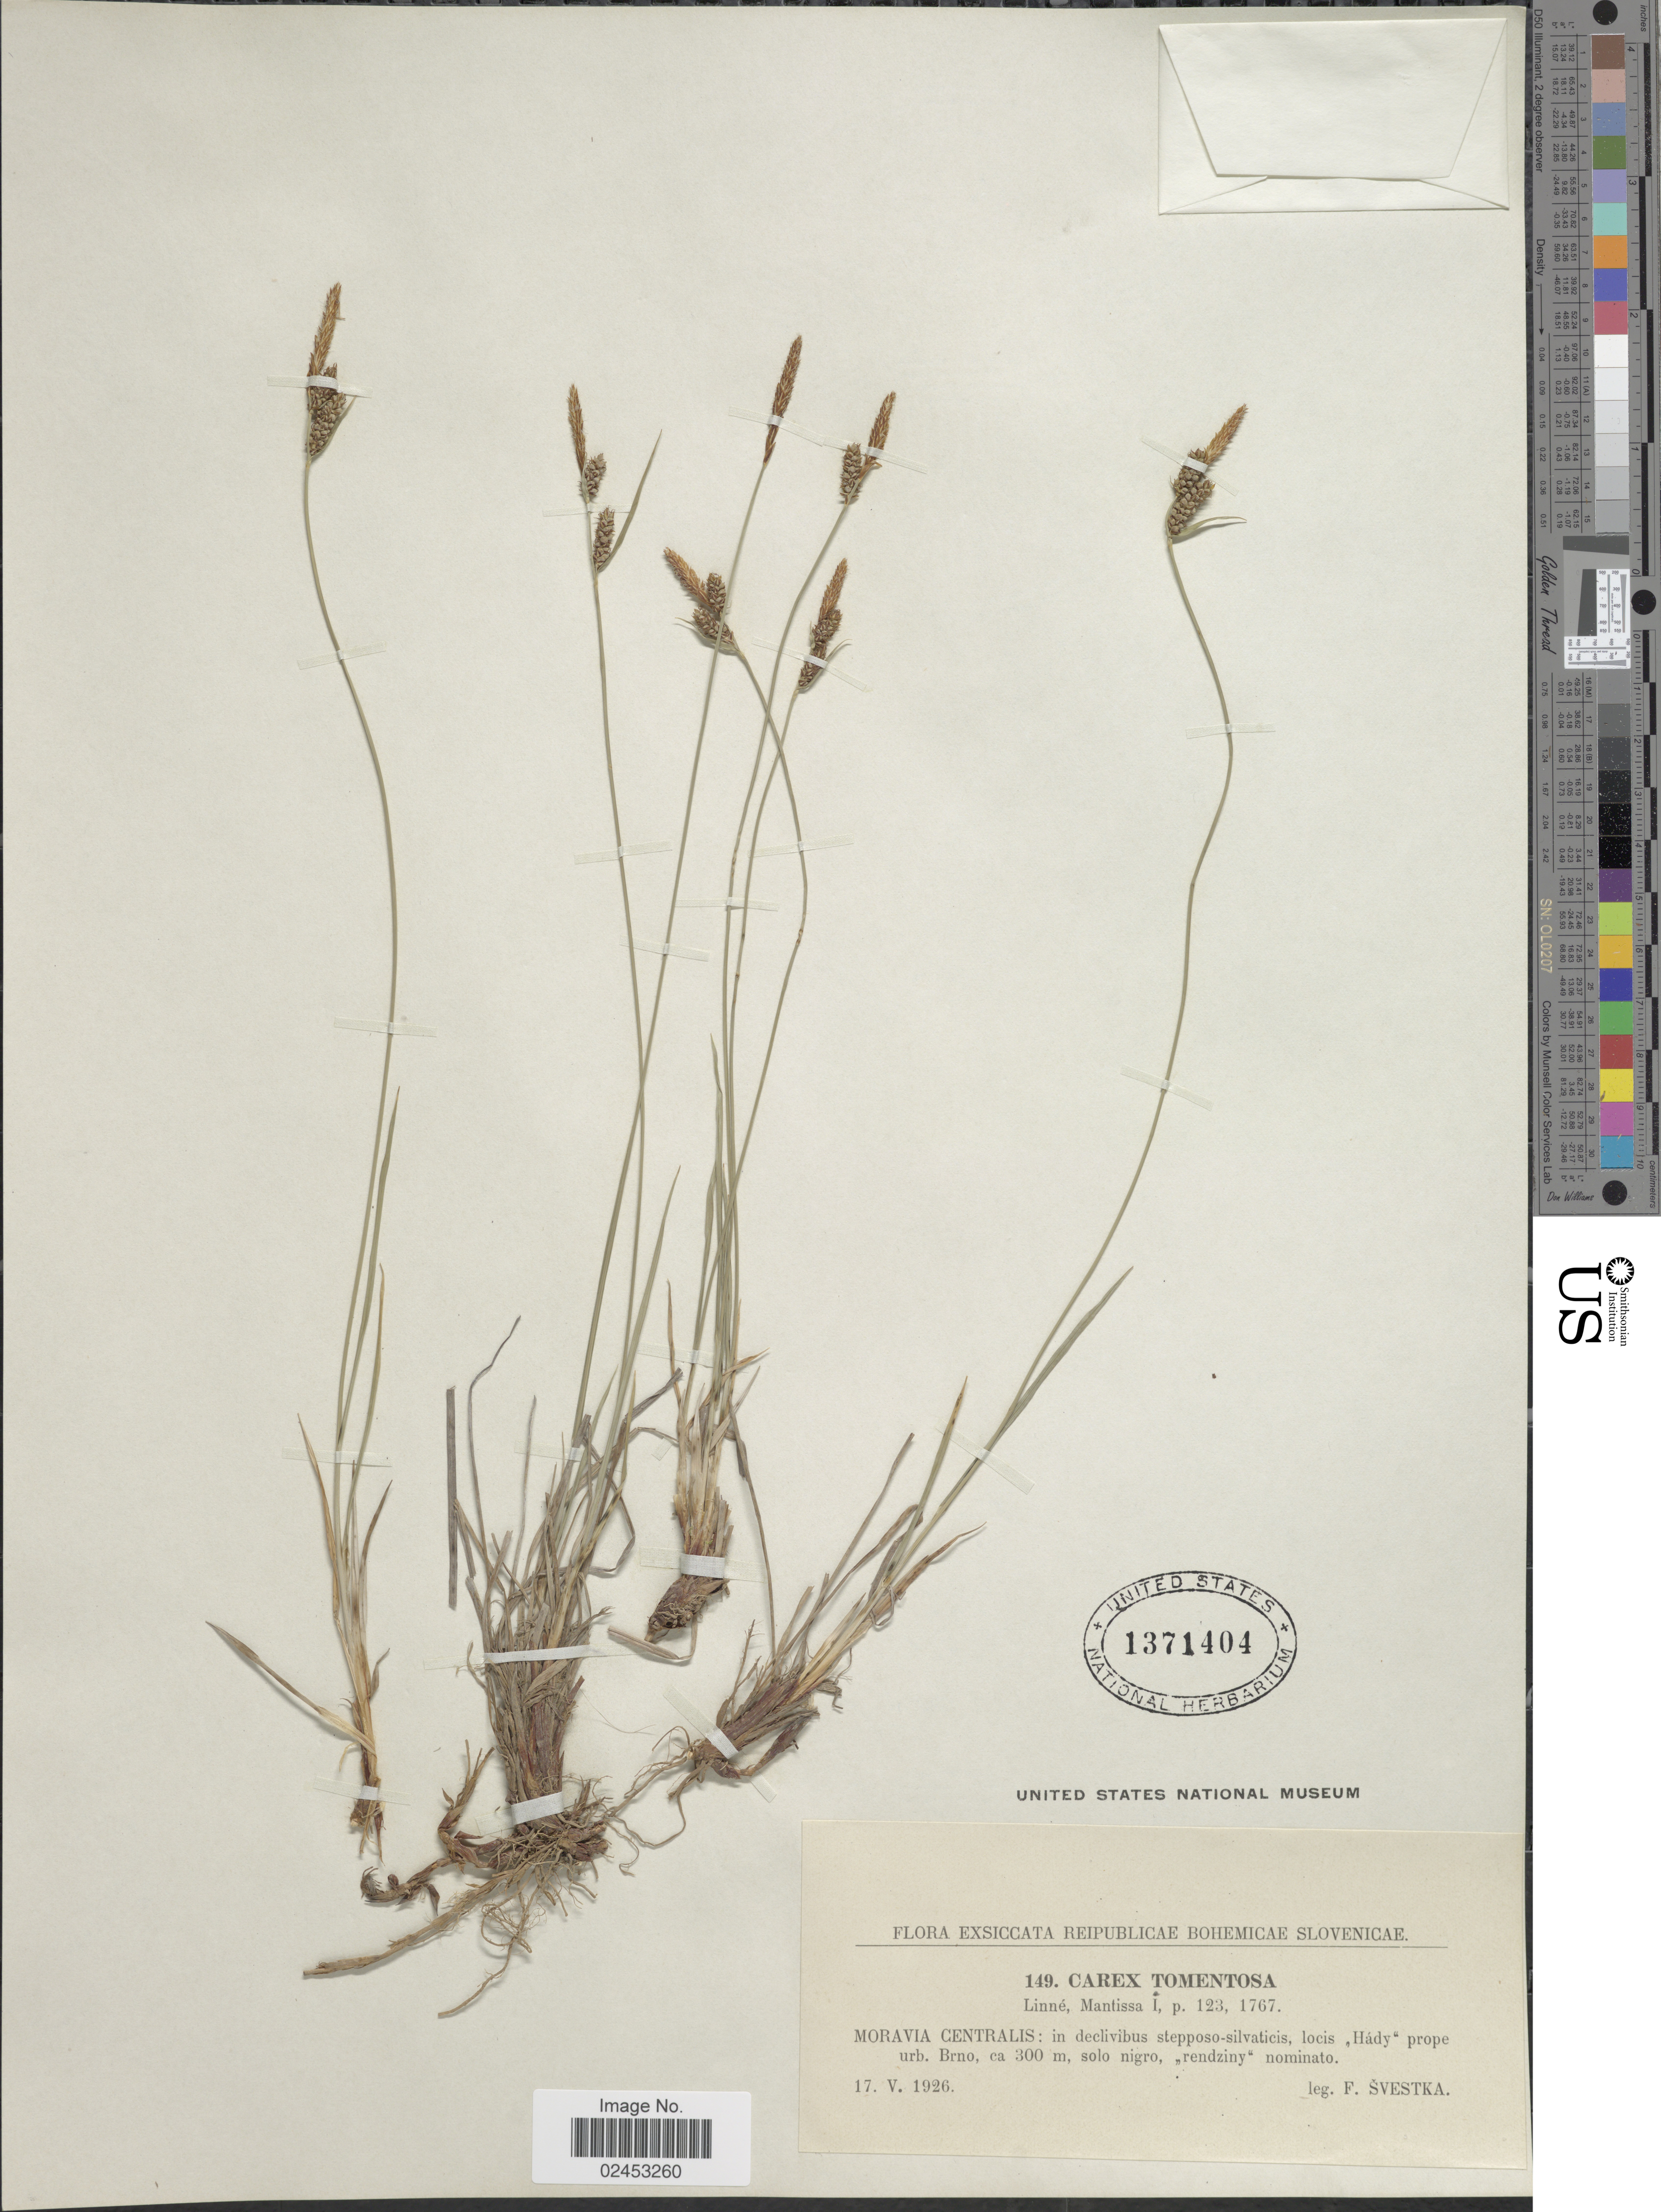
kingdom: Plantae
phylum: Tracheophyta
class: Liliopsida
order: Poales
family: Cyperaceae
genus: Carex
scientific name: Carex tomentosa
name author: L.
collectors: F. Svestka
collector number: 149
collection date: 1926-05-17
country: Czechia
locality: Reipublicae Bohemicae Slovenicae, Moravia Centralis: in declivibus stepposo-silvaticis, locis "Hady" prope urb. Brno.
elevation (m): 300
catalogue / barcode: US 1371404